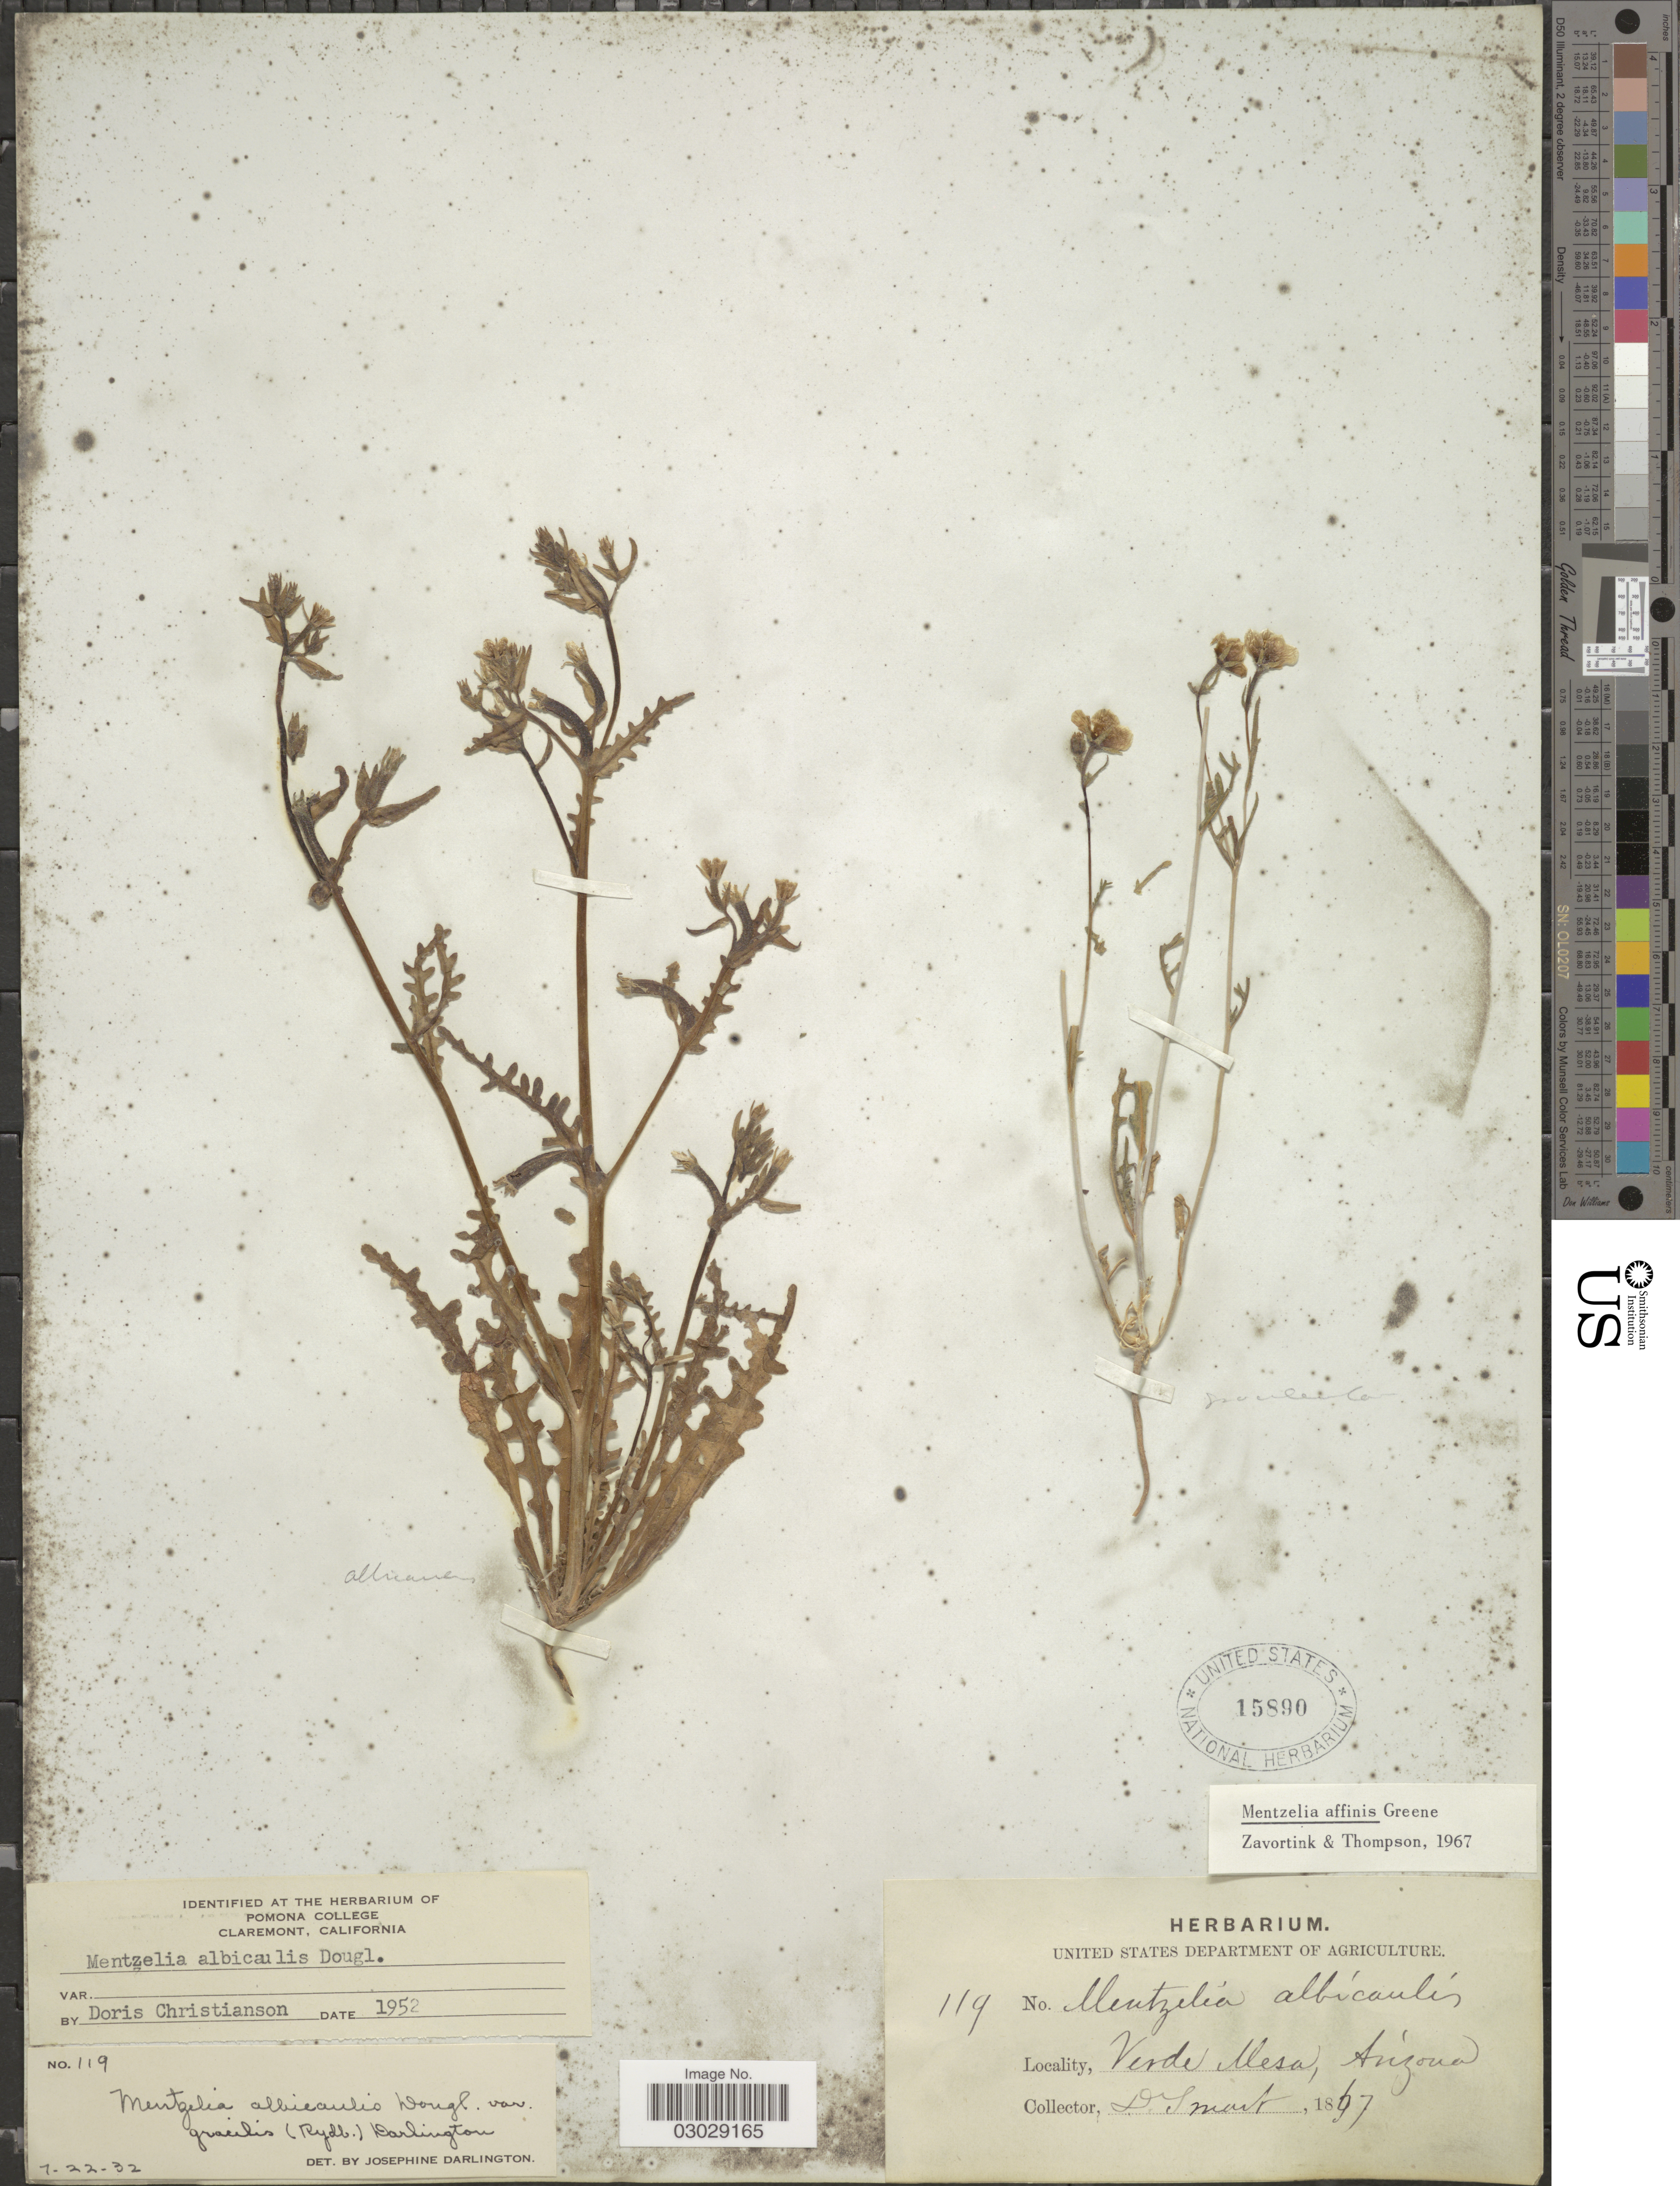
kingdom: Plantae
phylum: Tracheophyta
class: Magnoliopsida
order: Cornales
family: Loasaceae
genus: Mentzelia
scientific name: Mentzelia affinis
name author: Greene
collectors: -. Smart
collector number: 119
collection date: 1867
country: United States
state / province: Arizona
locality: Verde Mesa.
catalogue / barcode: US 15890